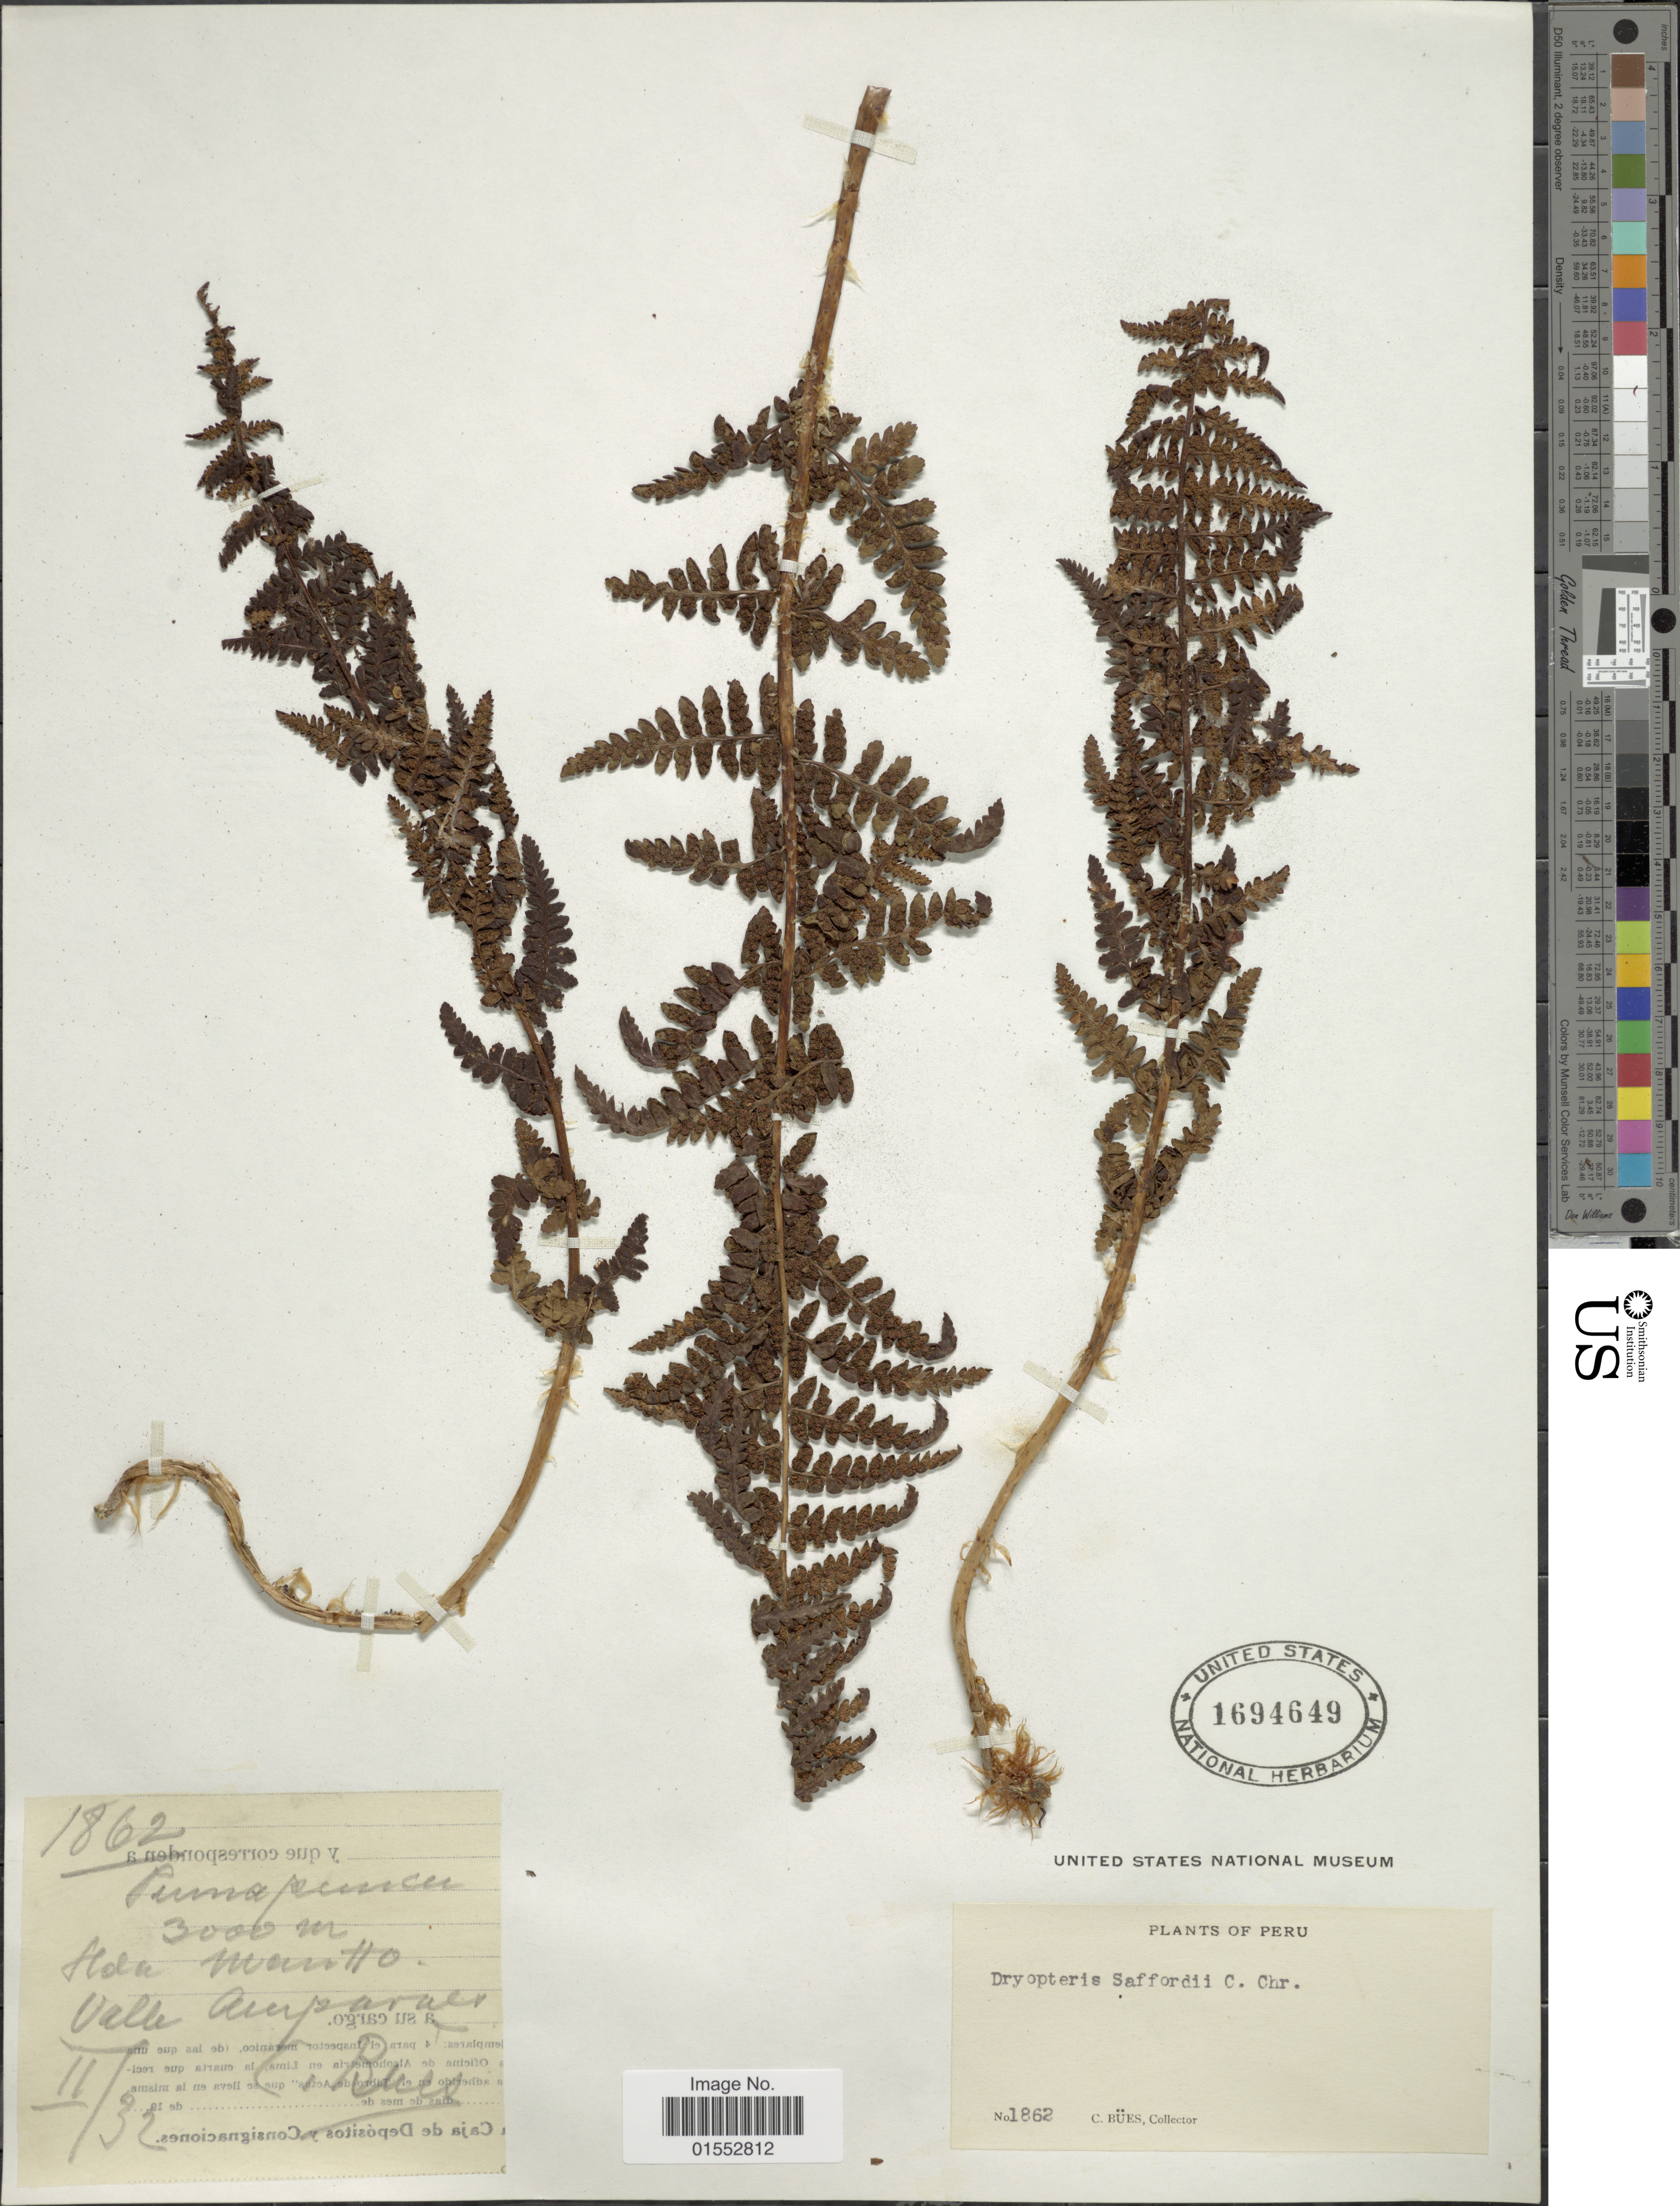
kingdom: Plantae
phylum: Tracheophyta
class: Polypodiopsida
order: Polypodiales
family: Dryopteridaceae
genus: Dryopteris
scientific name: Dryopteris saffordii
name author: C. Chr.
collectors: C. Bues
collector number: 1862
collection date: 1932-02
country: Peru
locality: Hda Masitto, Valle Amparaes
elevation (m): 3000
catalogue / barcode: US 1694649